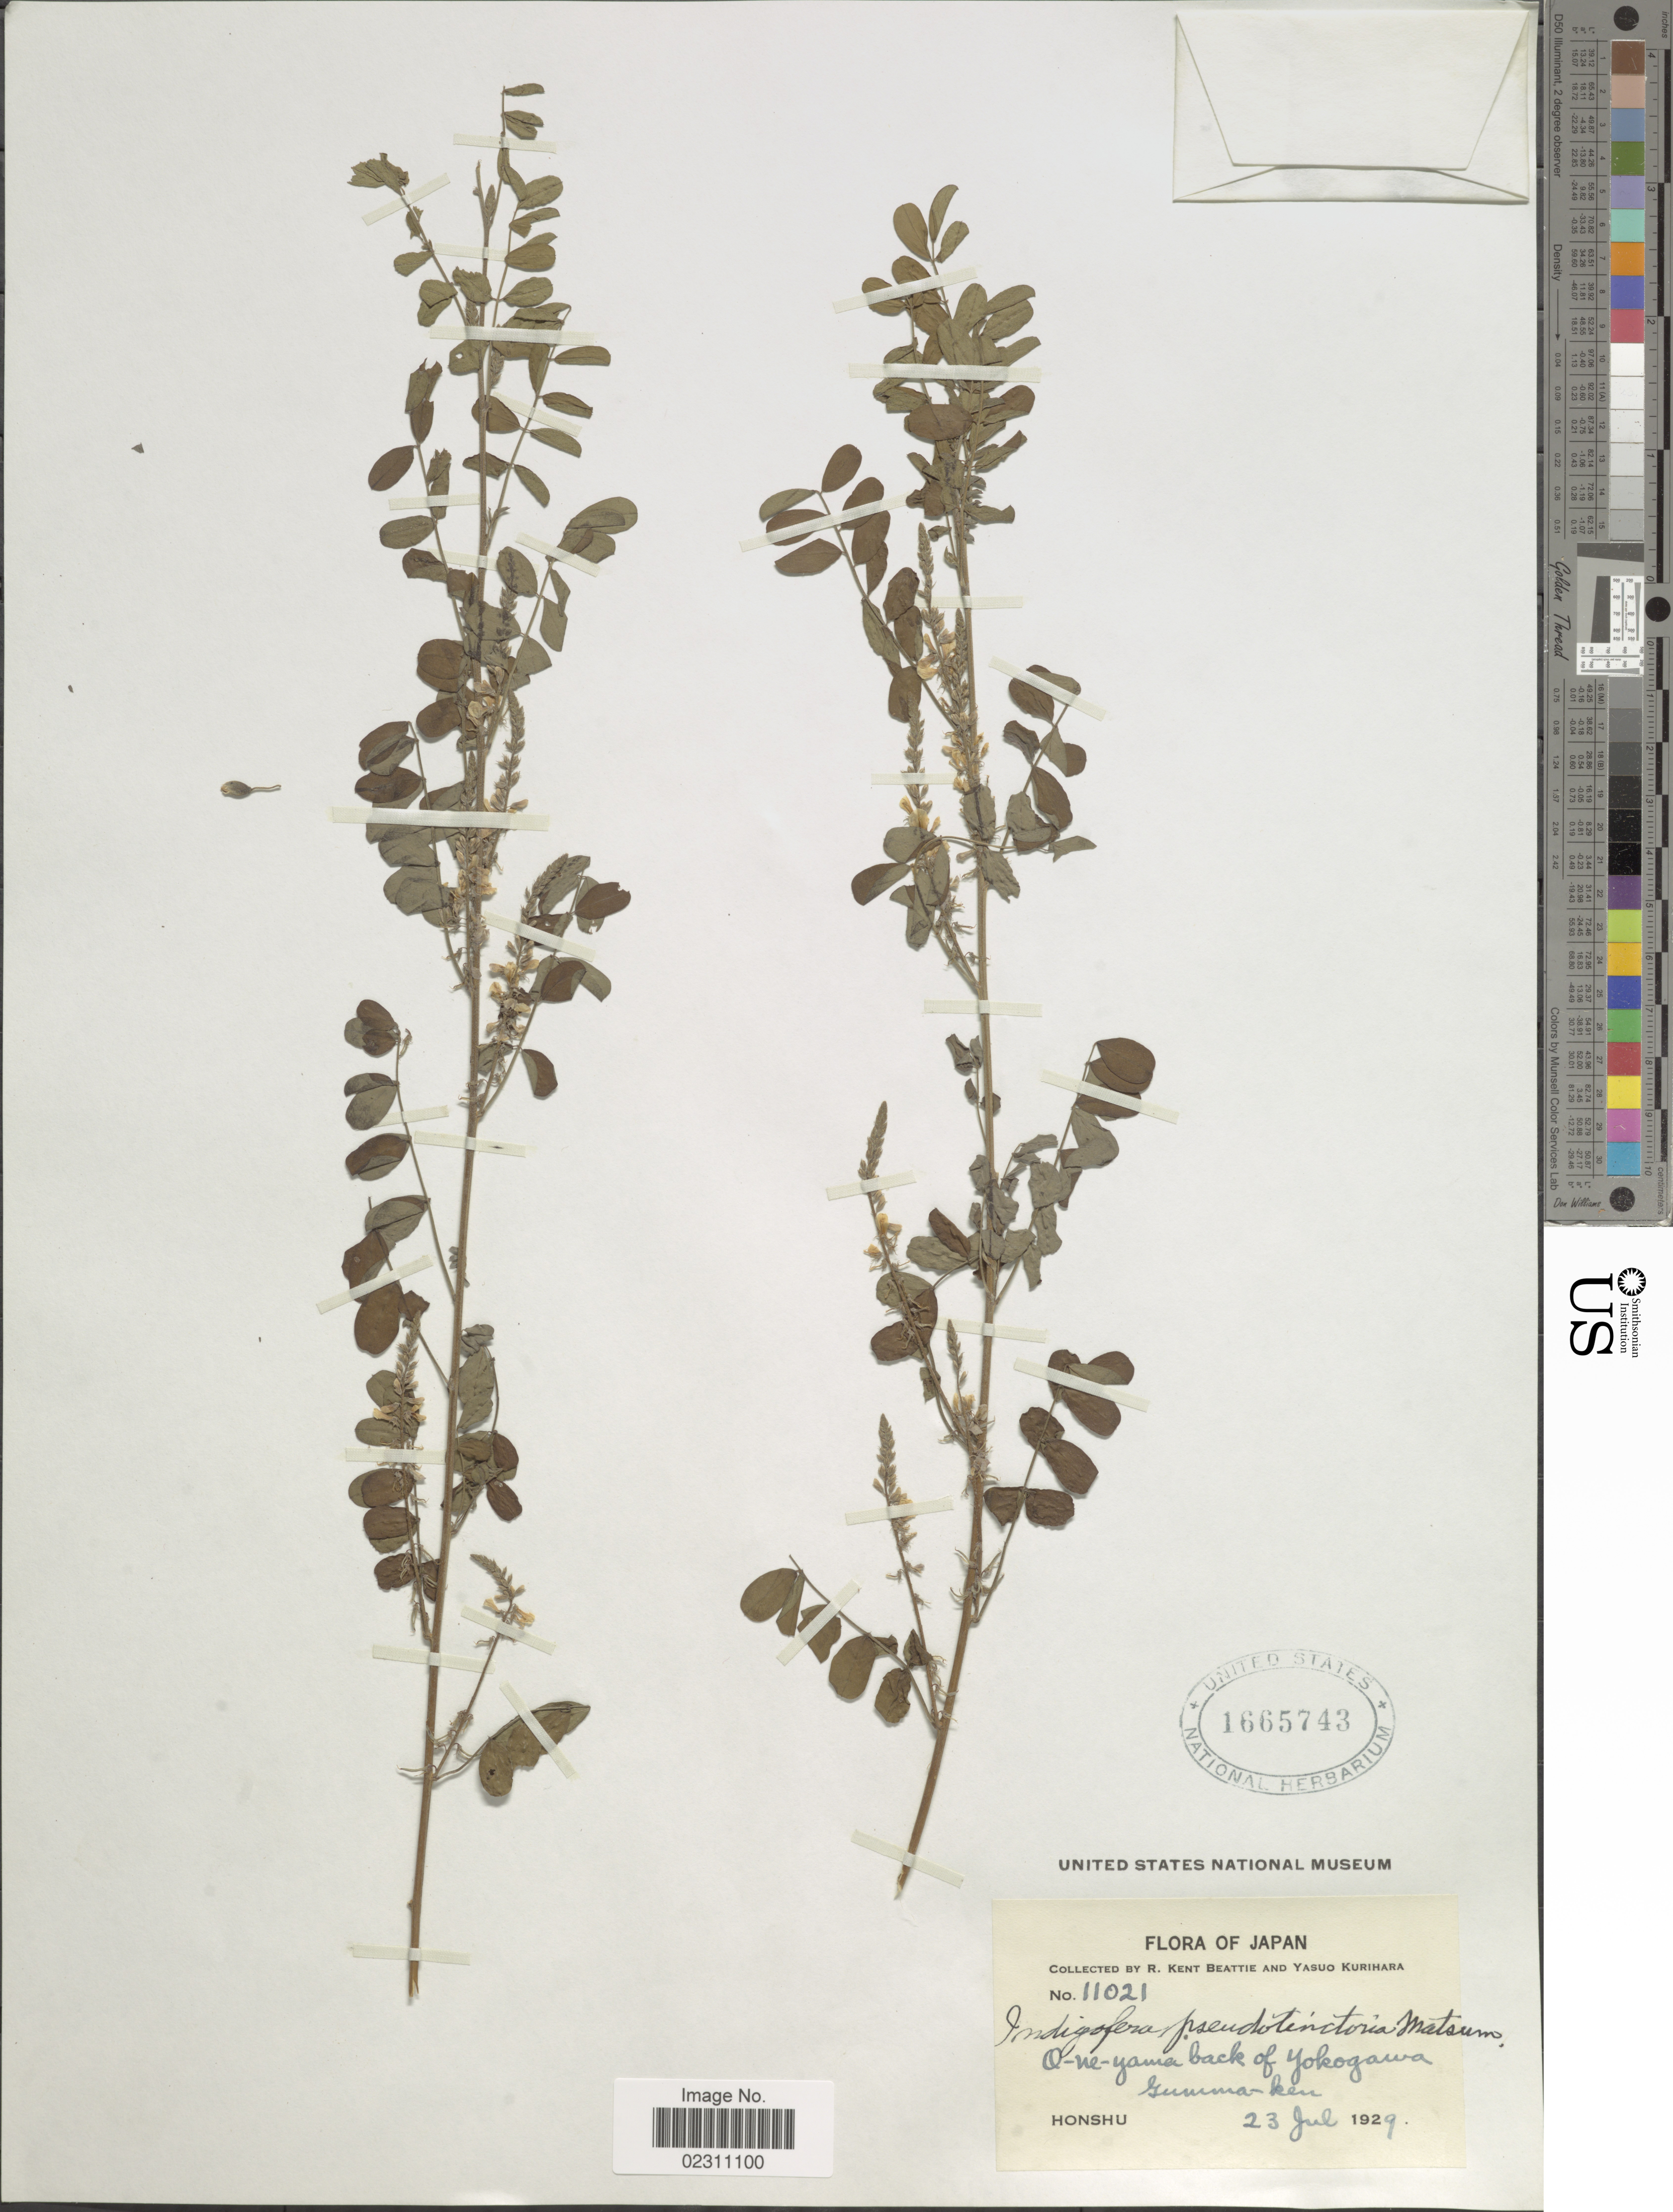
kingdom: Plantae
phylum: Tracheophyta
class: Magnoliopsida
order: Fabales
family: Fabaceae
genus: Indigofera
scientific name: Indigofera pseudotinctoria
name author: Matsum.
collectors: R. K. Beattie & Y. Kurihara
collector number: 11021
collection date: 1929-07-23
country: Japan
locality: O-ne-yama back of Yokogawa, Gumma-ken, Honshu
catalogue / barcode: US 1665743